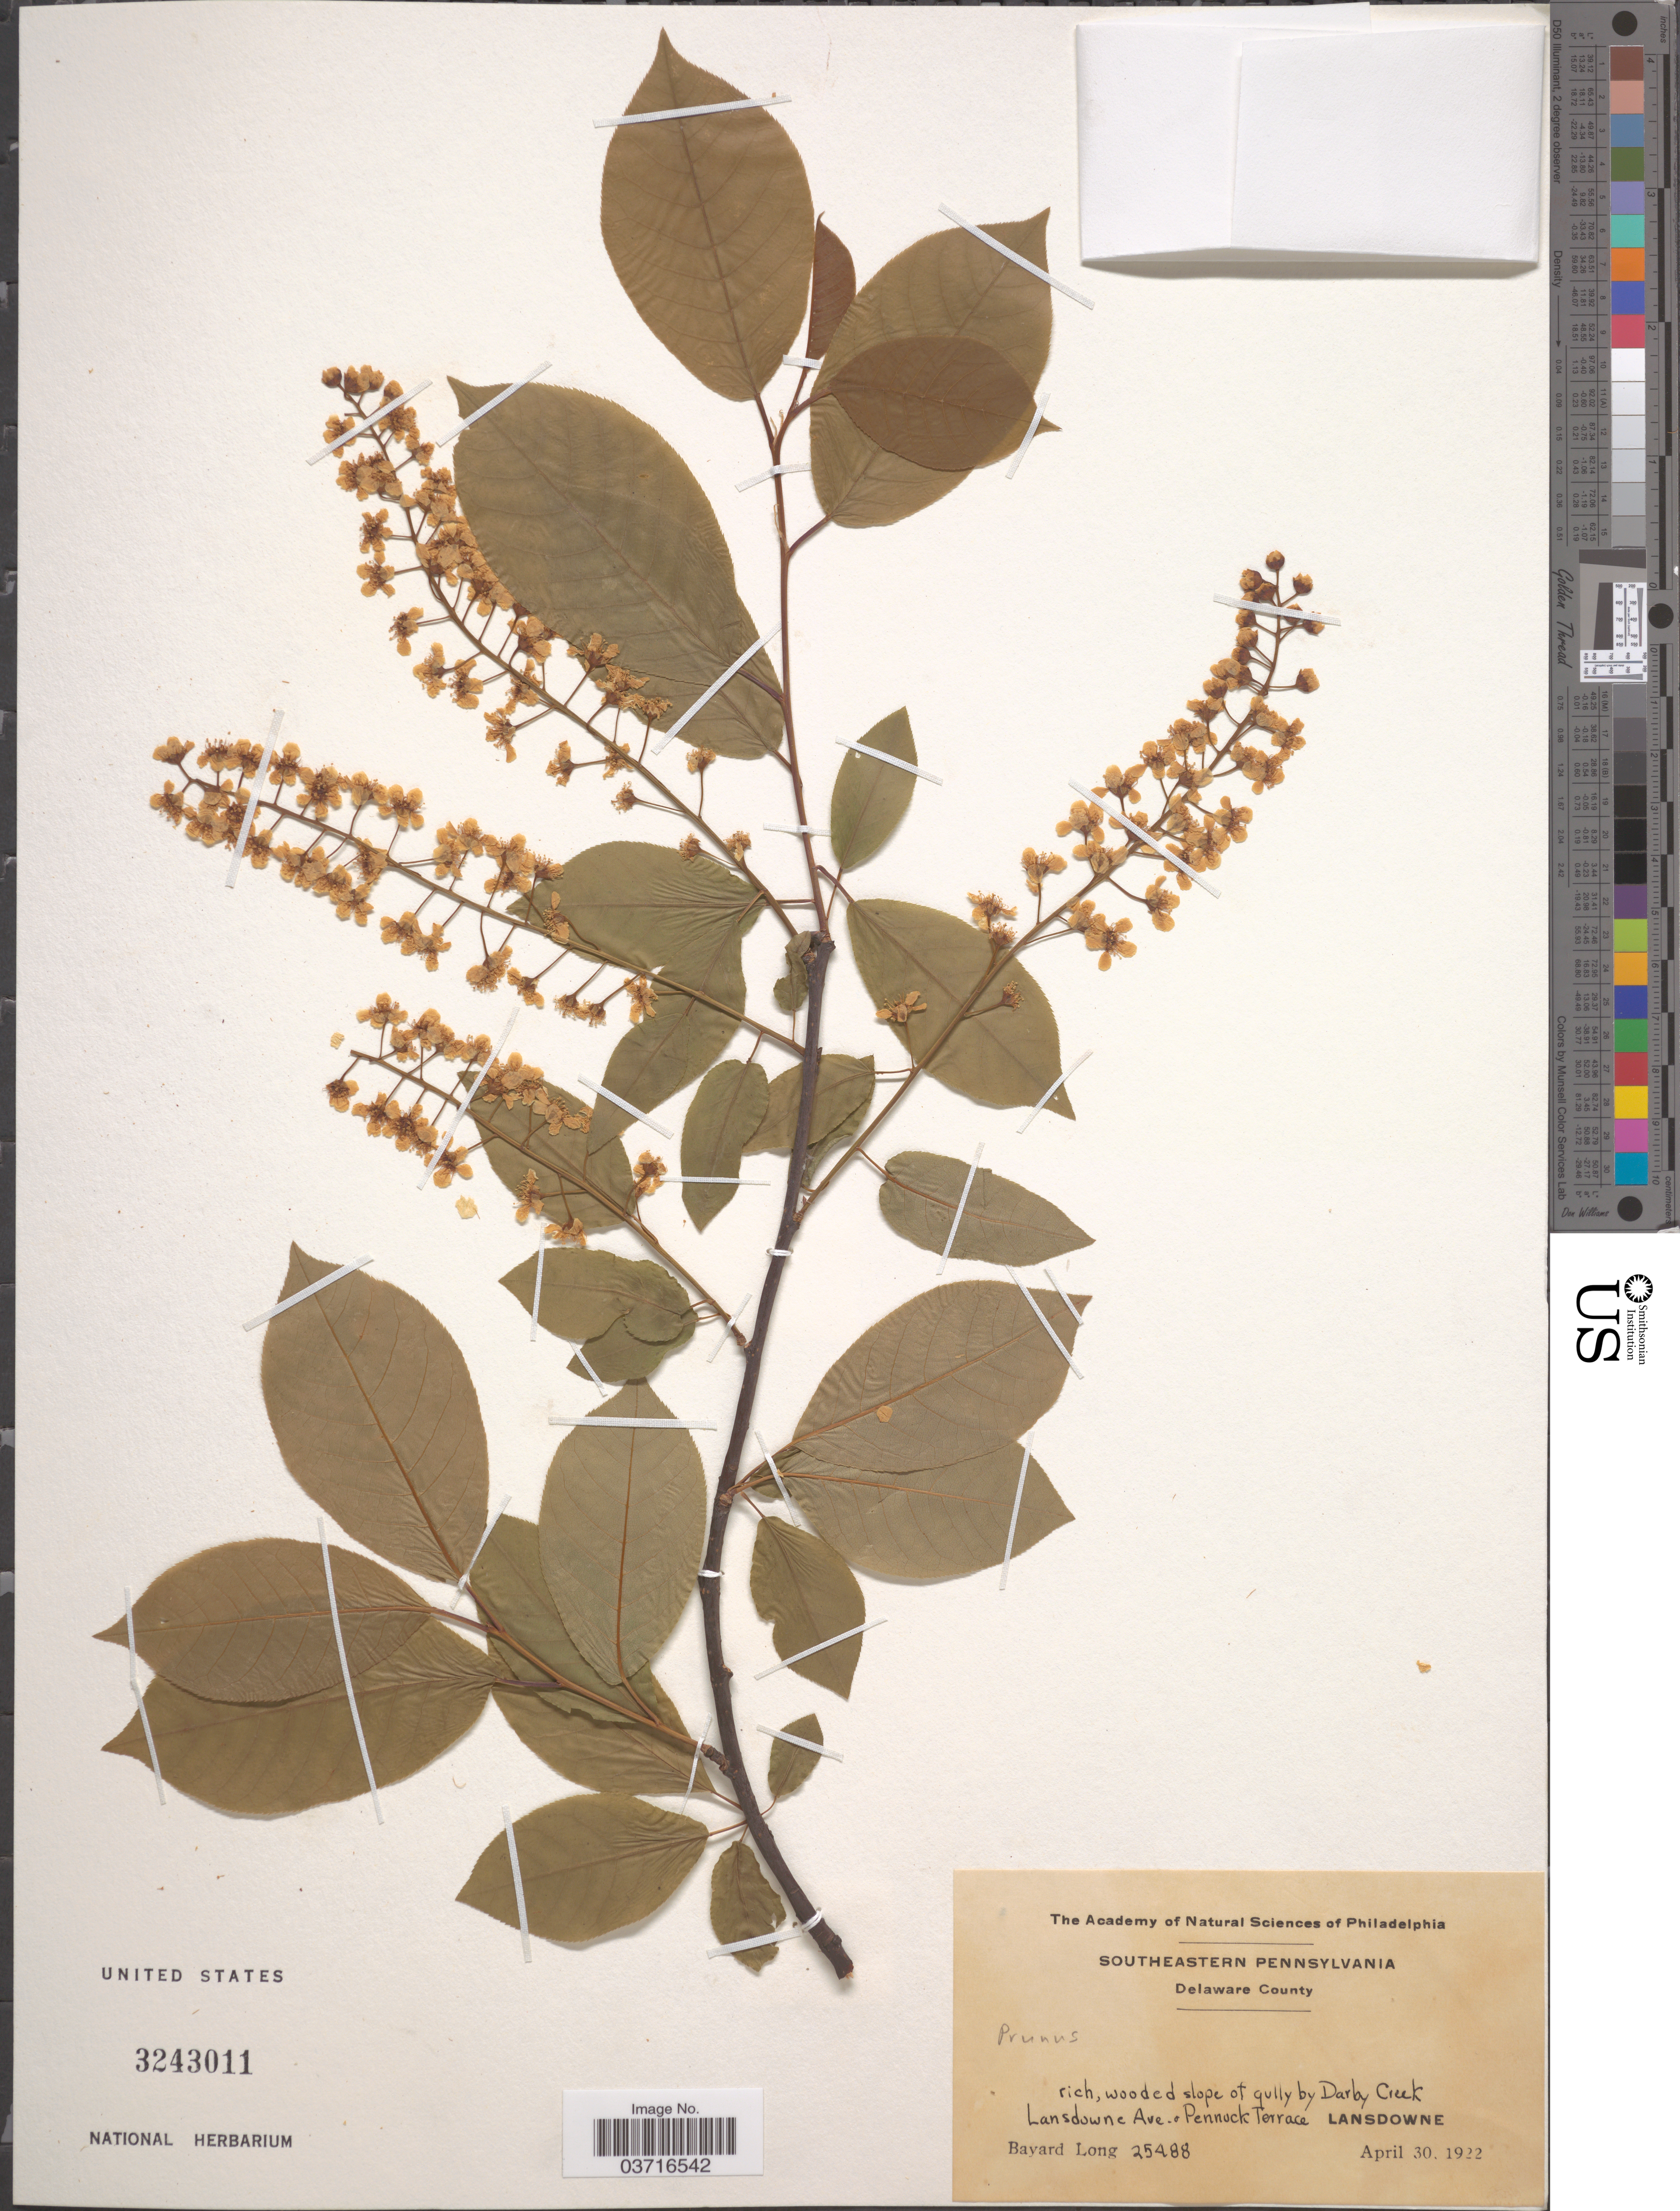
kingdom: Plantae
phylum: Tracheophyta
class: Magnoliopsida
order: Rosales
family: Rosaceae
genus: Prunus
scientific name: Prunus sp.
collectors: B. Long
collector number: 25488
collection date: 1922-04-30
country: United States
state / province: Pennsylvania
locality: Southeastern Pennsylvania. Delaware County. Slope of gully by Darlay Creek Lansdowne Ave. Pennock Terrace. Lansdowne.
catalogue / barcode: US 3243011